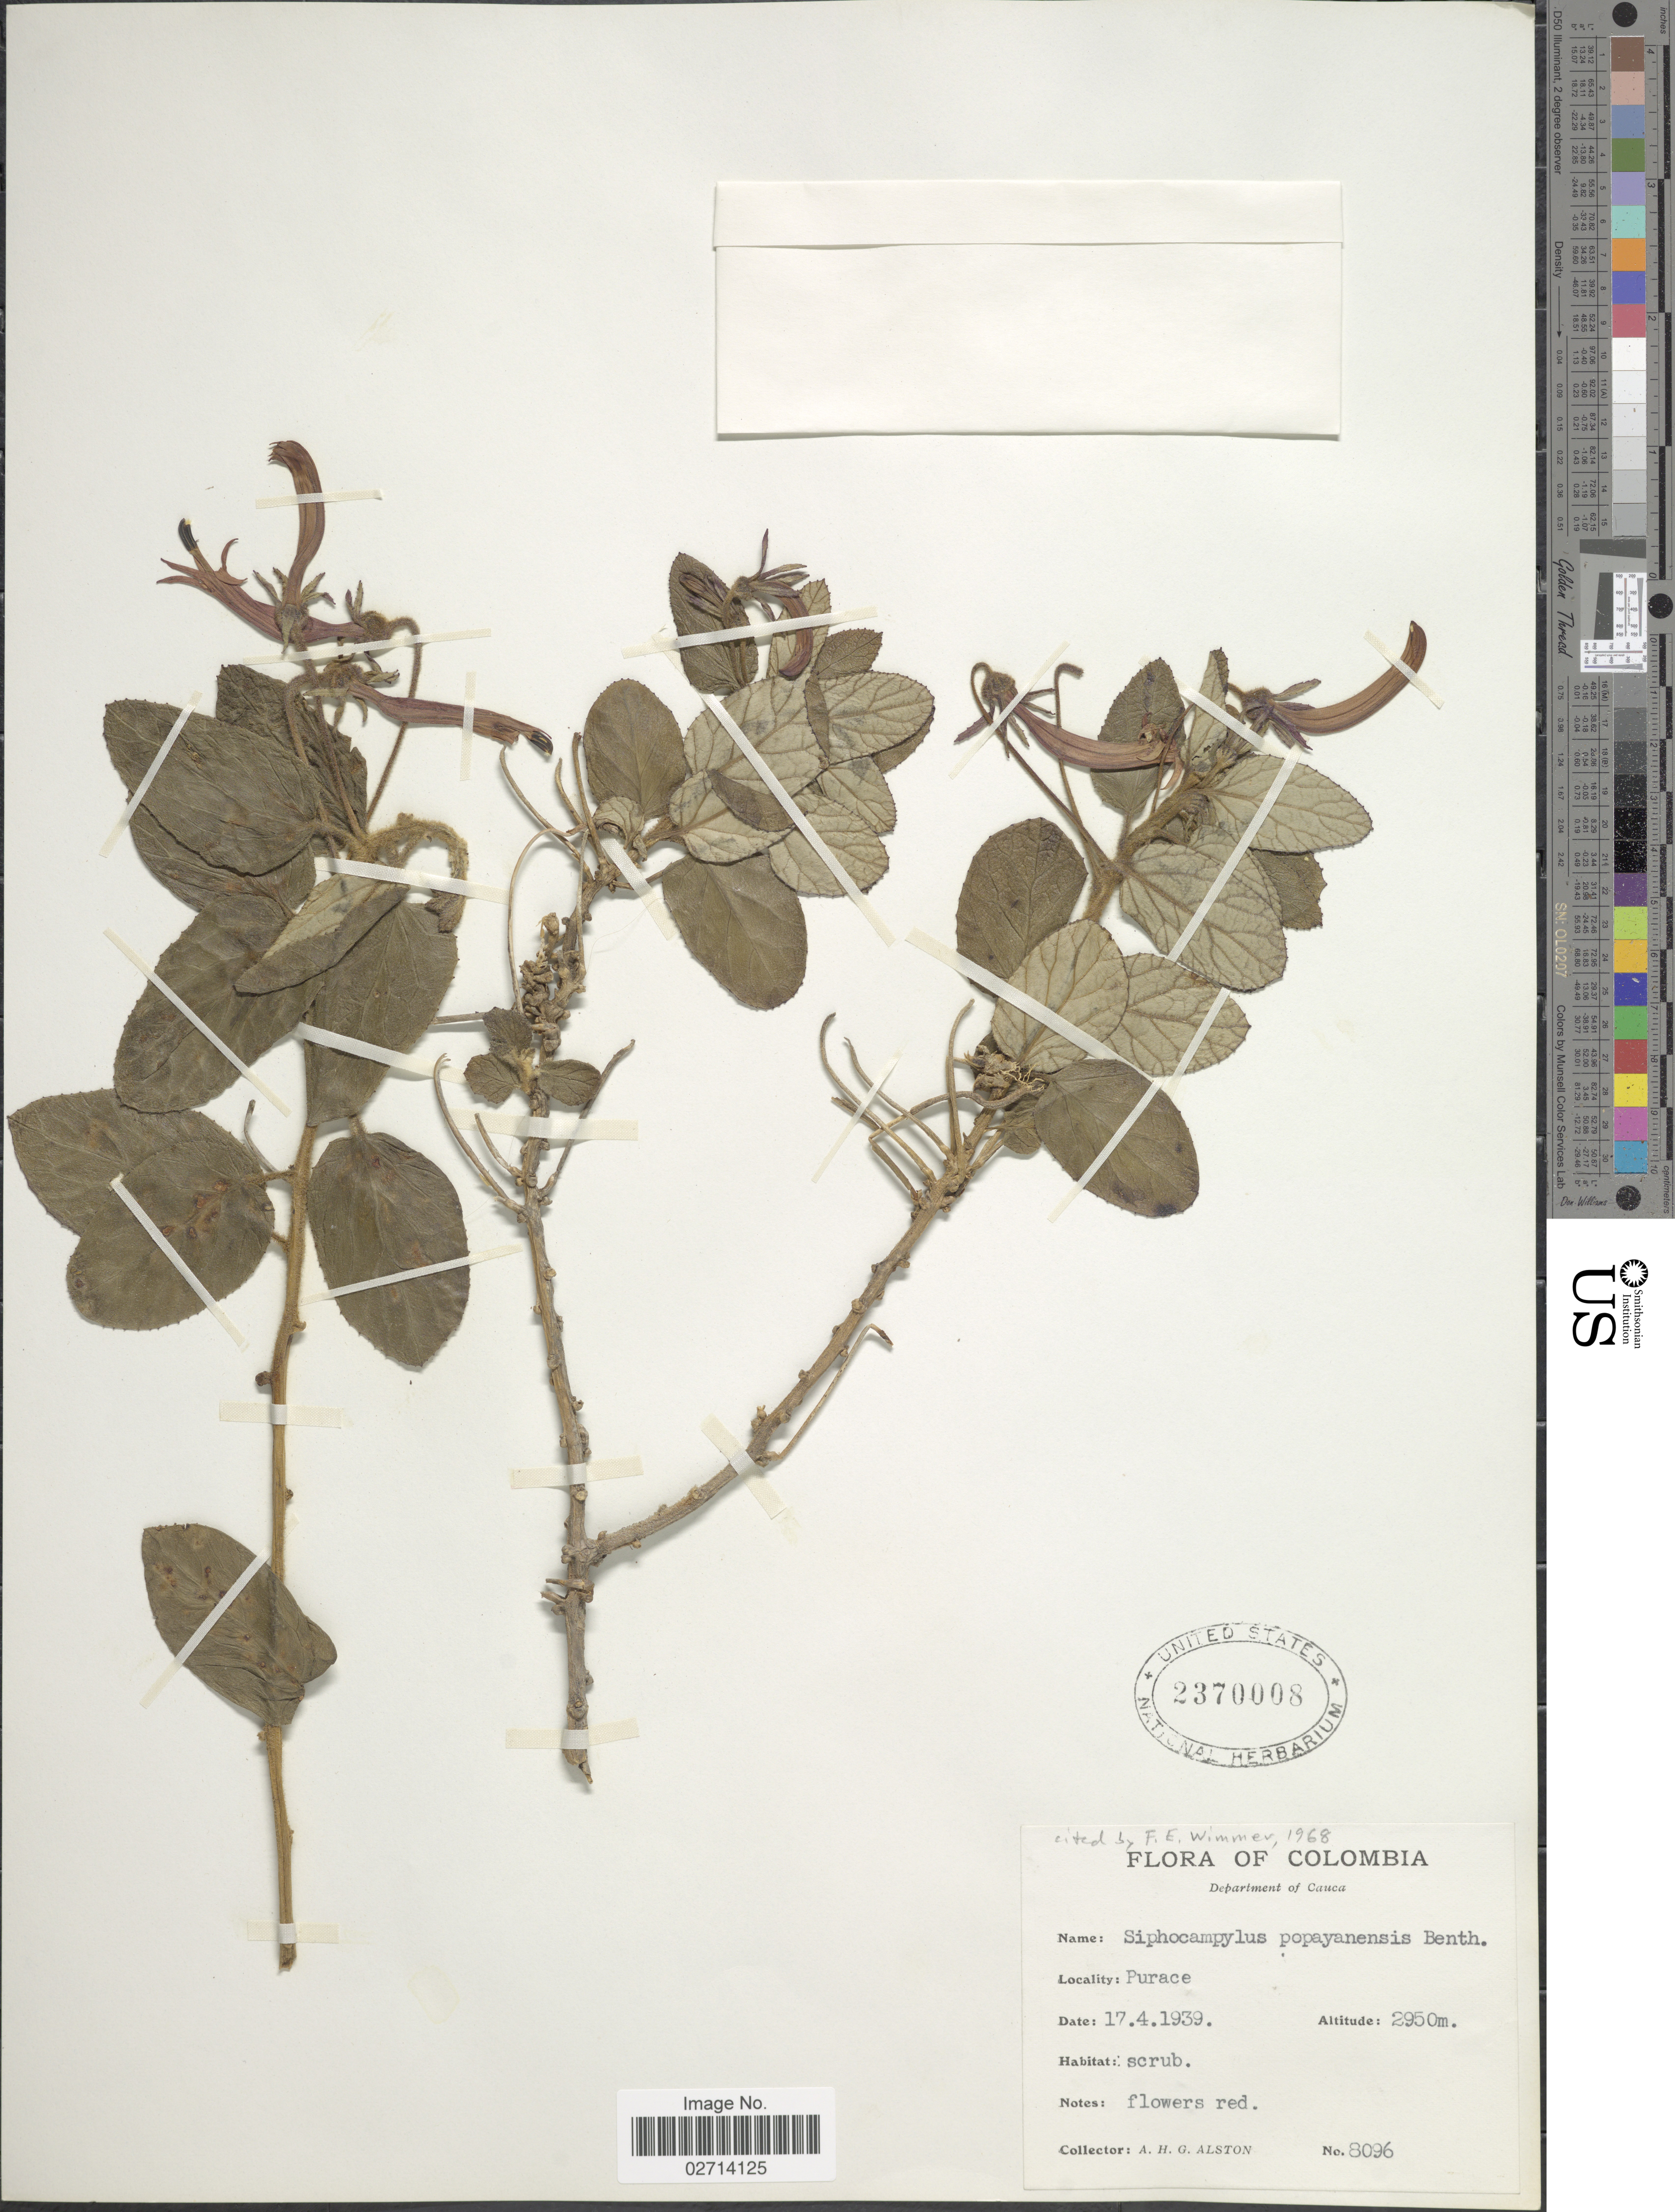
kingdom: Plantae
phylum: Tracheophyta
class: Magnoliopsida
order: Asterales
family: Campanulaceae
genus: Siphocampylus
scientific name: Siphocampylus popayanensis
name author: Benth.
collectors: A. H. Alston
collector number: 8096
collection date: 1939-04-17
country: Colombia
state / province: Cauca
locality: Purace.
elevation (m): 2950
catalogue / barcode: US 2370008